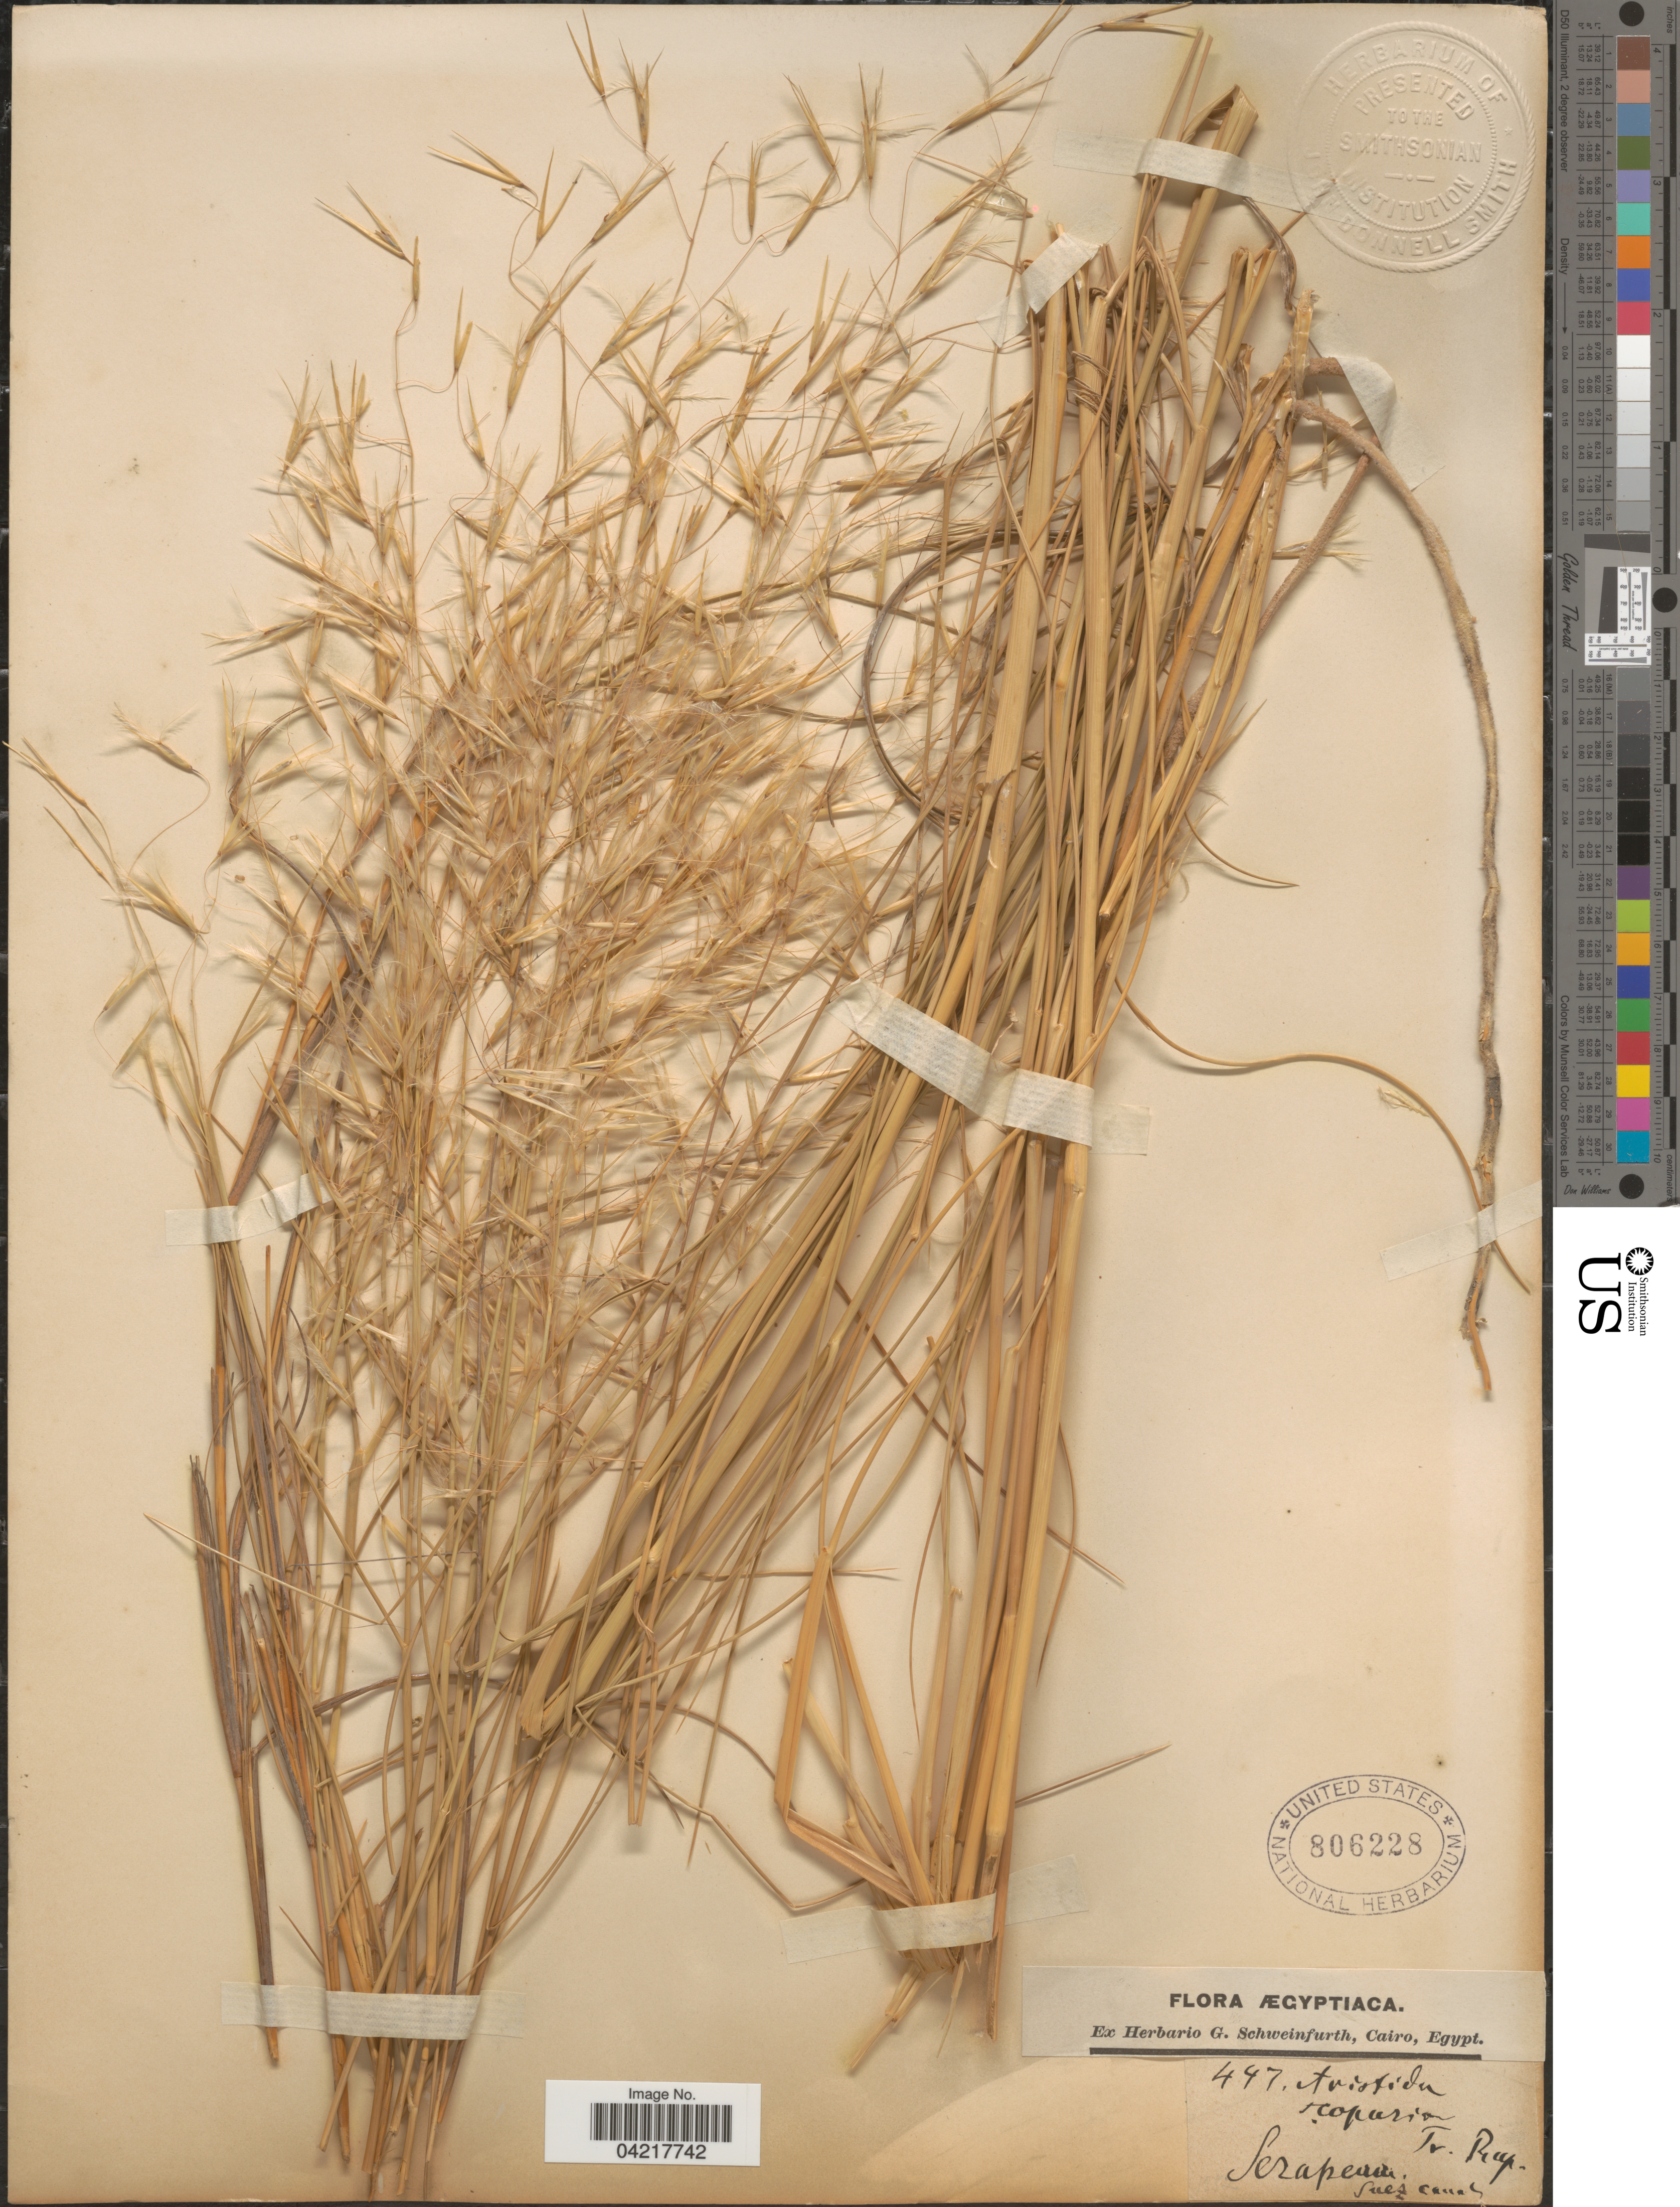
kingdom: Plantae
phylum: Tracheophyta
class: Liliopsida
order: Poales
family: Poaceae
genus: Aristida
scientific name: Aristida sciurus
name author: Stapf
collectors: ex herb. G. Schweinfurth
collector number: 447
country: Egypt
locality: Ægyptiaca. Serapeum Sues canal.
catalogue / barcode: US 806228